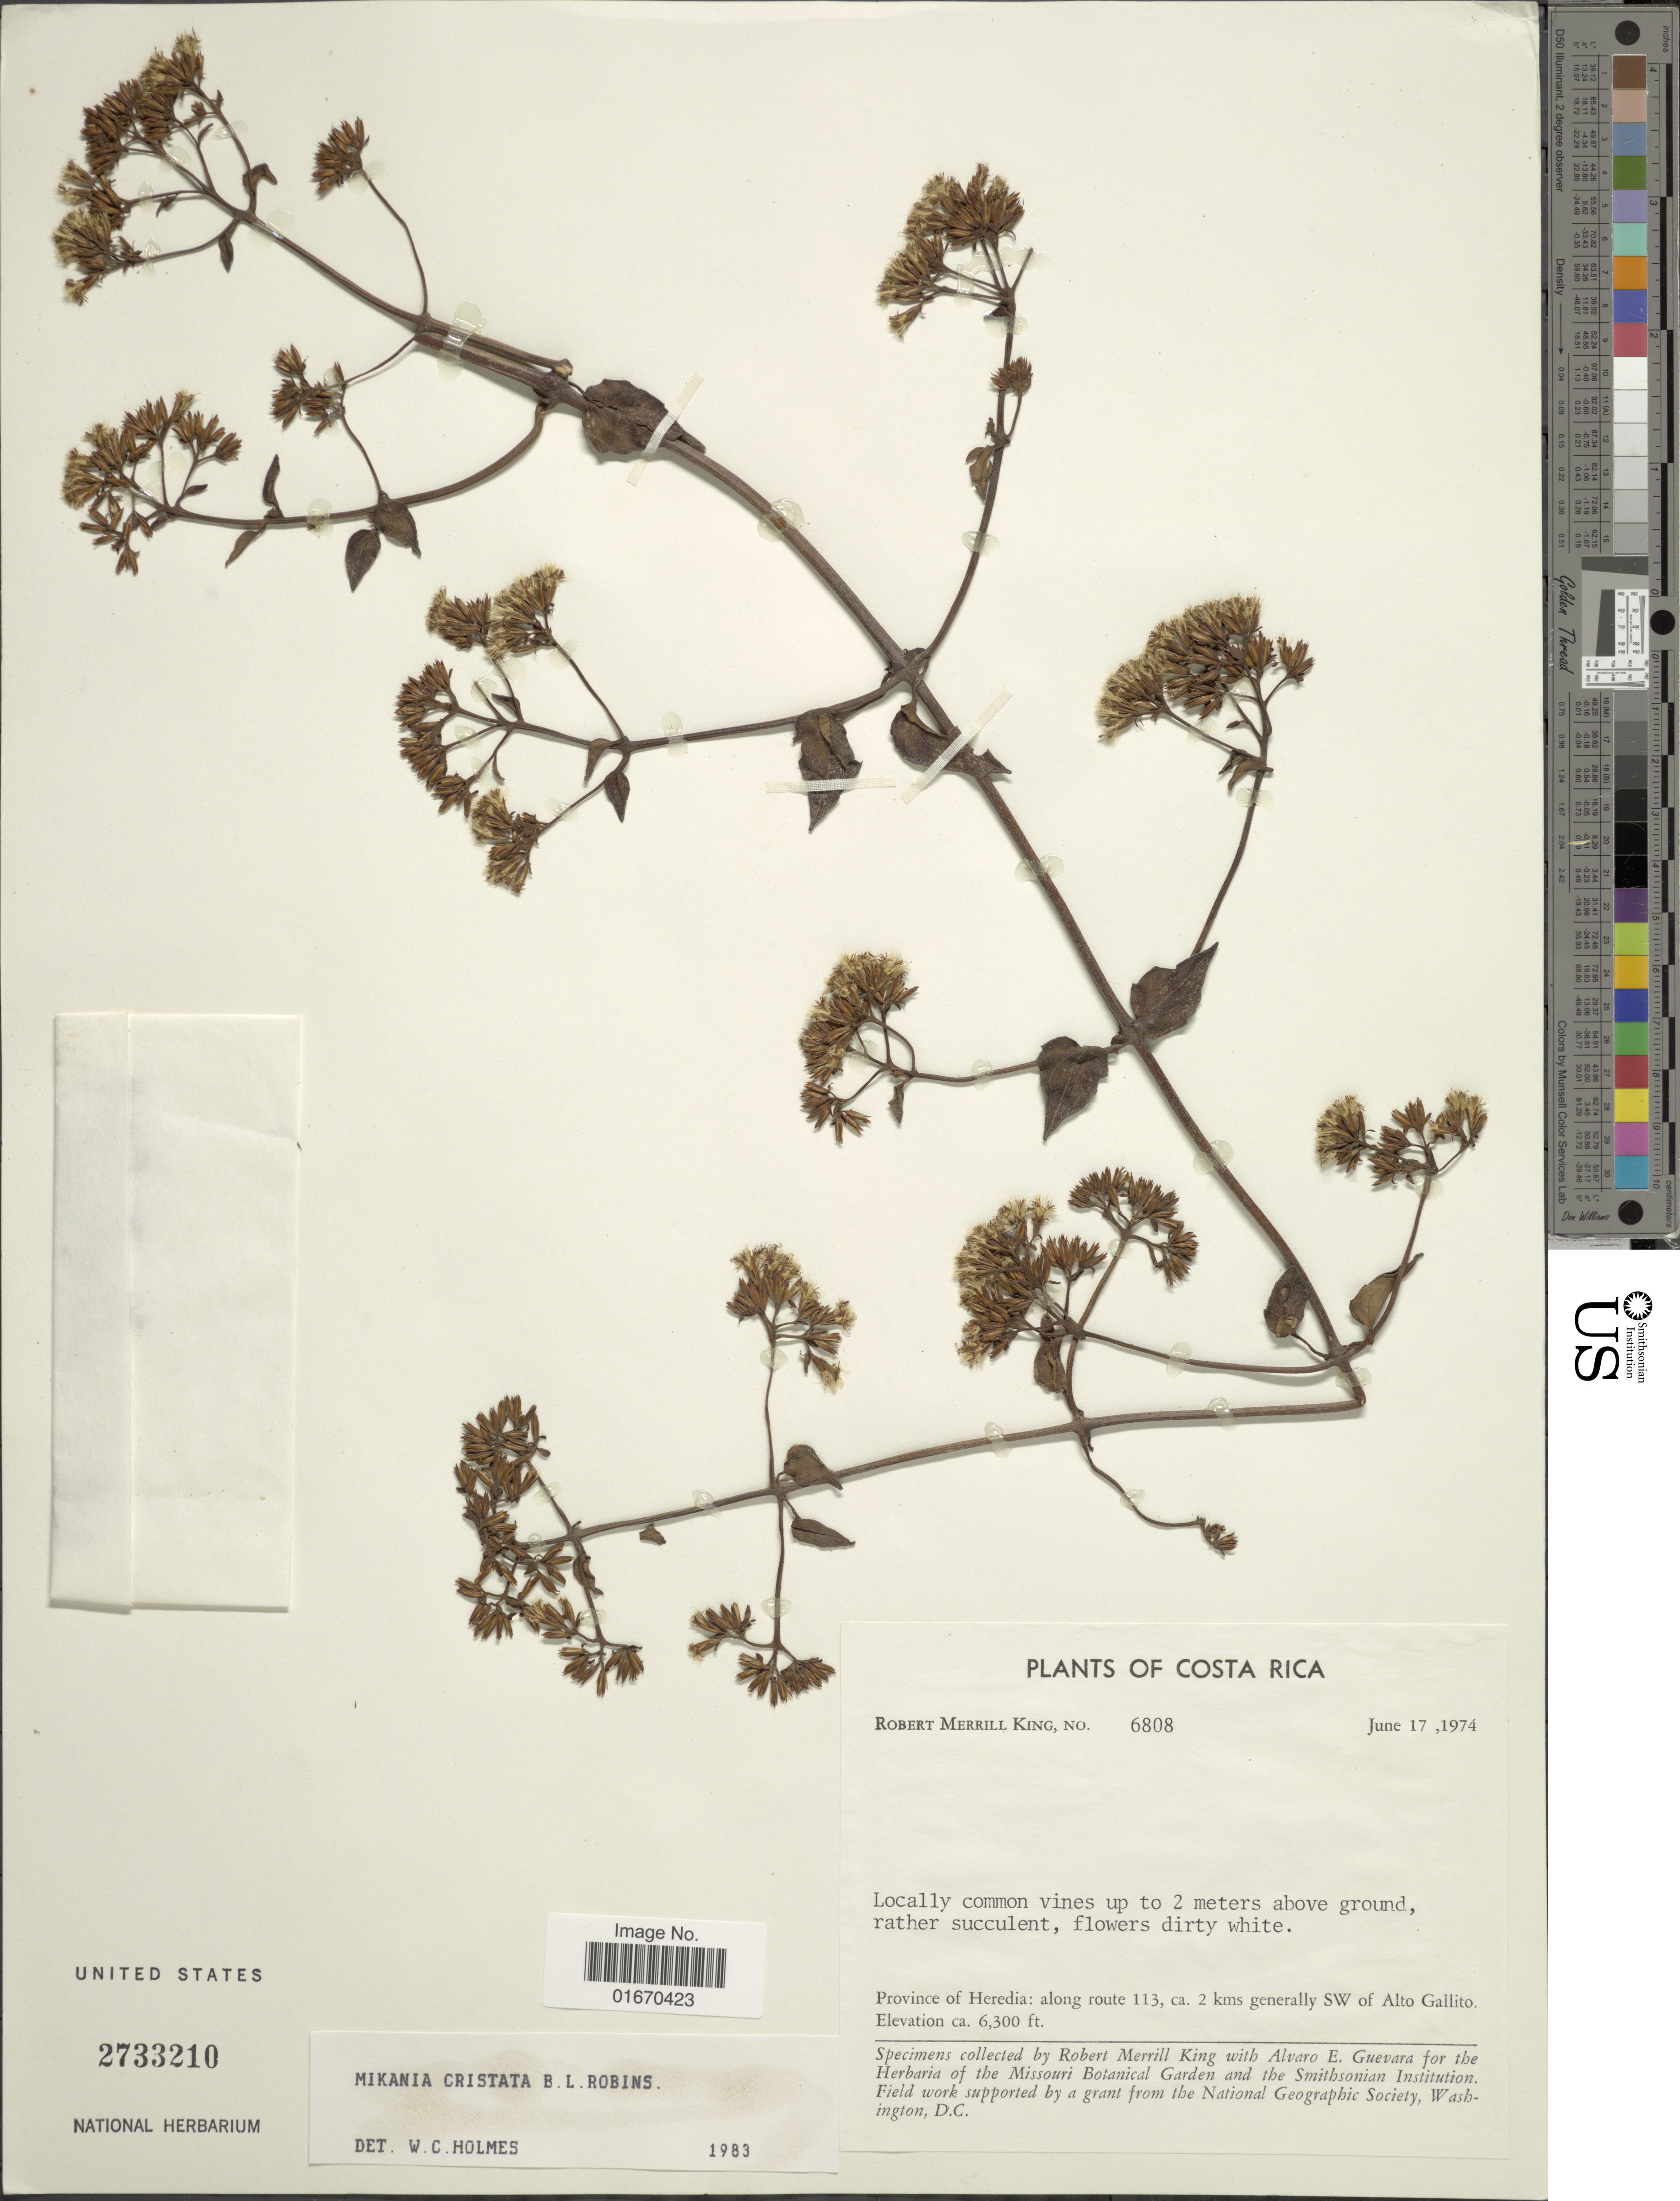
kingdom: Plantae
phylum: Tracheophyta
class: Magnoliopsida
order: Asterales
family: Asteraceae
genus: Mikania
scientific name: Mikania cristata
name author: B.L. Rob.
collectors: R. M. King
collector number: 6808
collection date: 1974-06-17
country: Costa Rica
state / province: Heredia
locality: Along route 113, ca 2 kms generally SW of Alto Gallito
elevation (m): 1920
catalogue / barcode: US 2733210